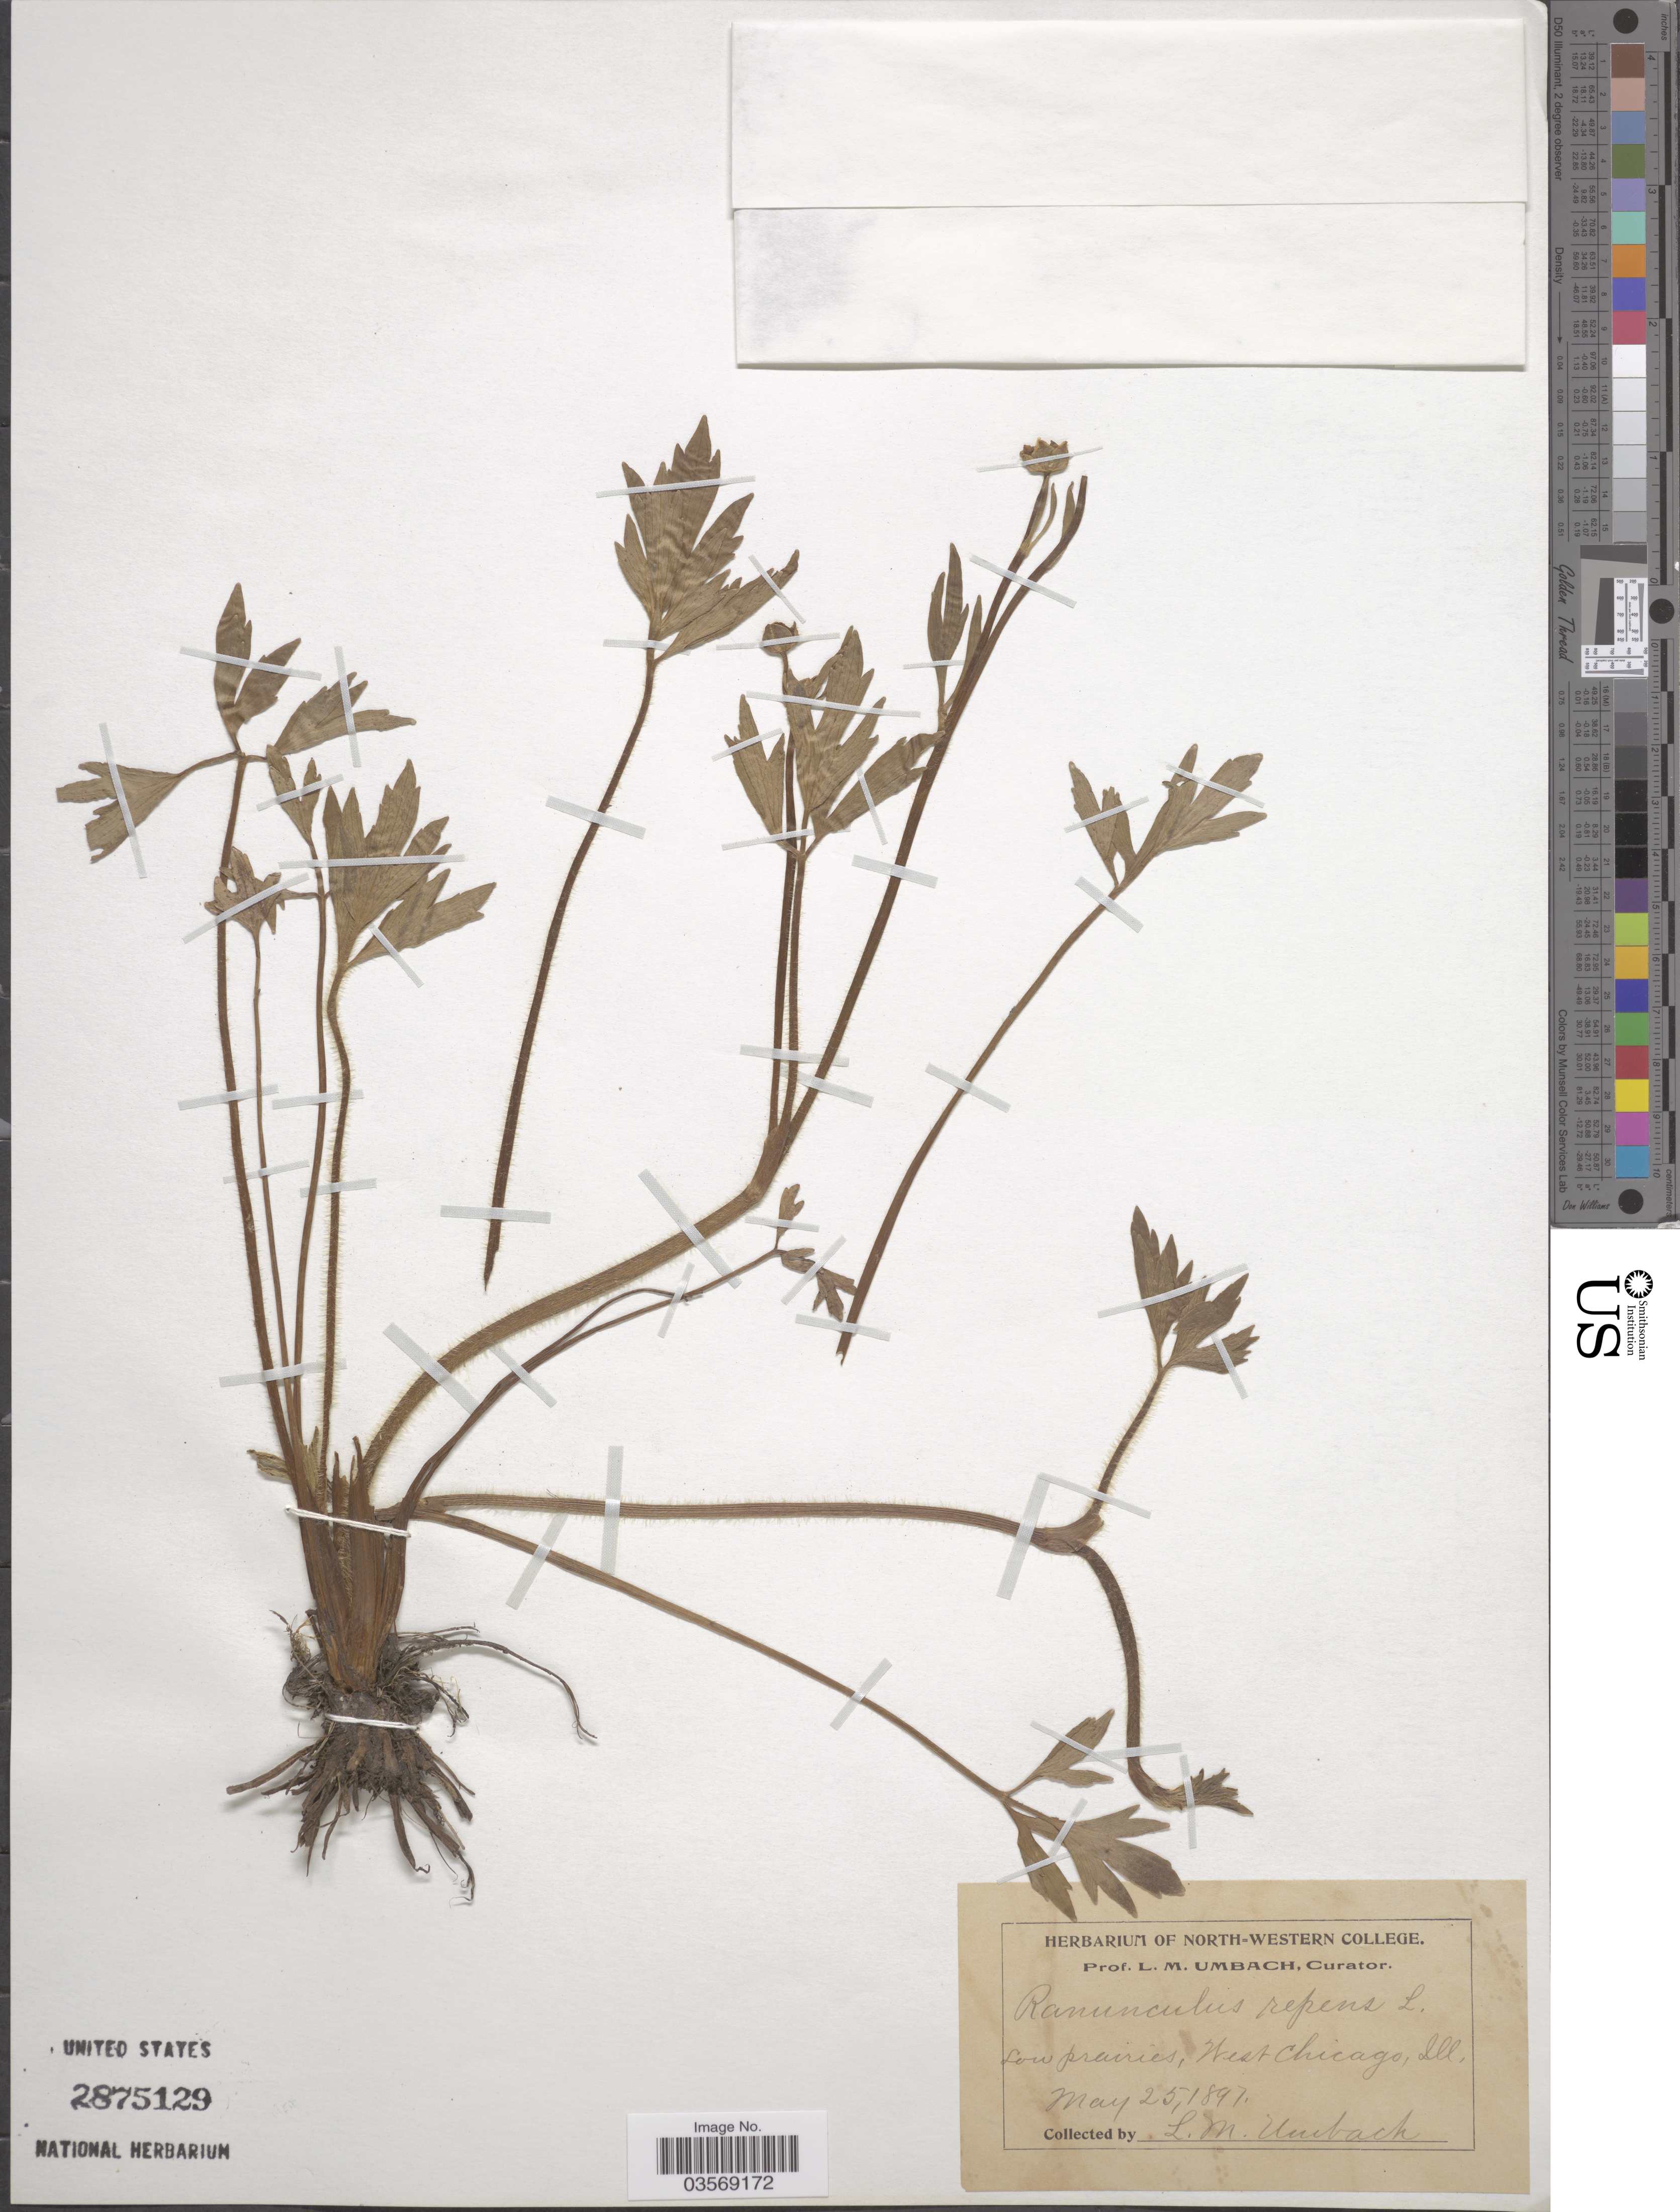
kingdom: Plantae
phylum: Tracheophyta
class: Magnoliopsida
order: Ranunculales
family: Ranunculaceae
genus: Ranunculus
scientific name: Ranunculus repens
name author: L.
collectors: L. M. Umbach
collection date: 1897-05-25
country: United States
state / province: Illinois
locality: Low prairies, West Chicago.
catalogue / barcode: US 2875129